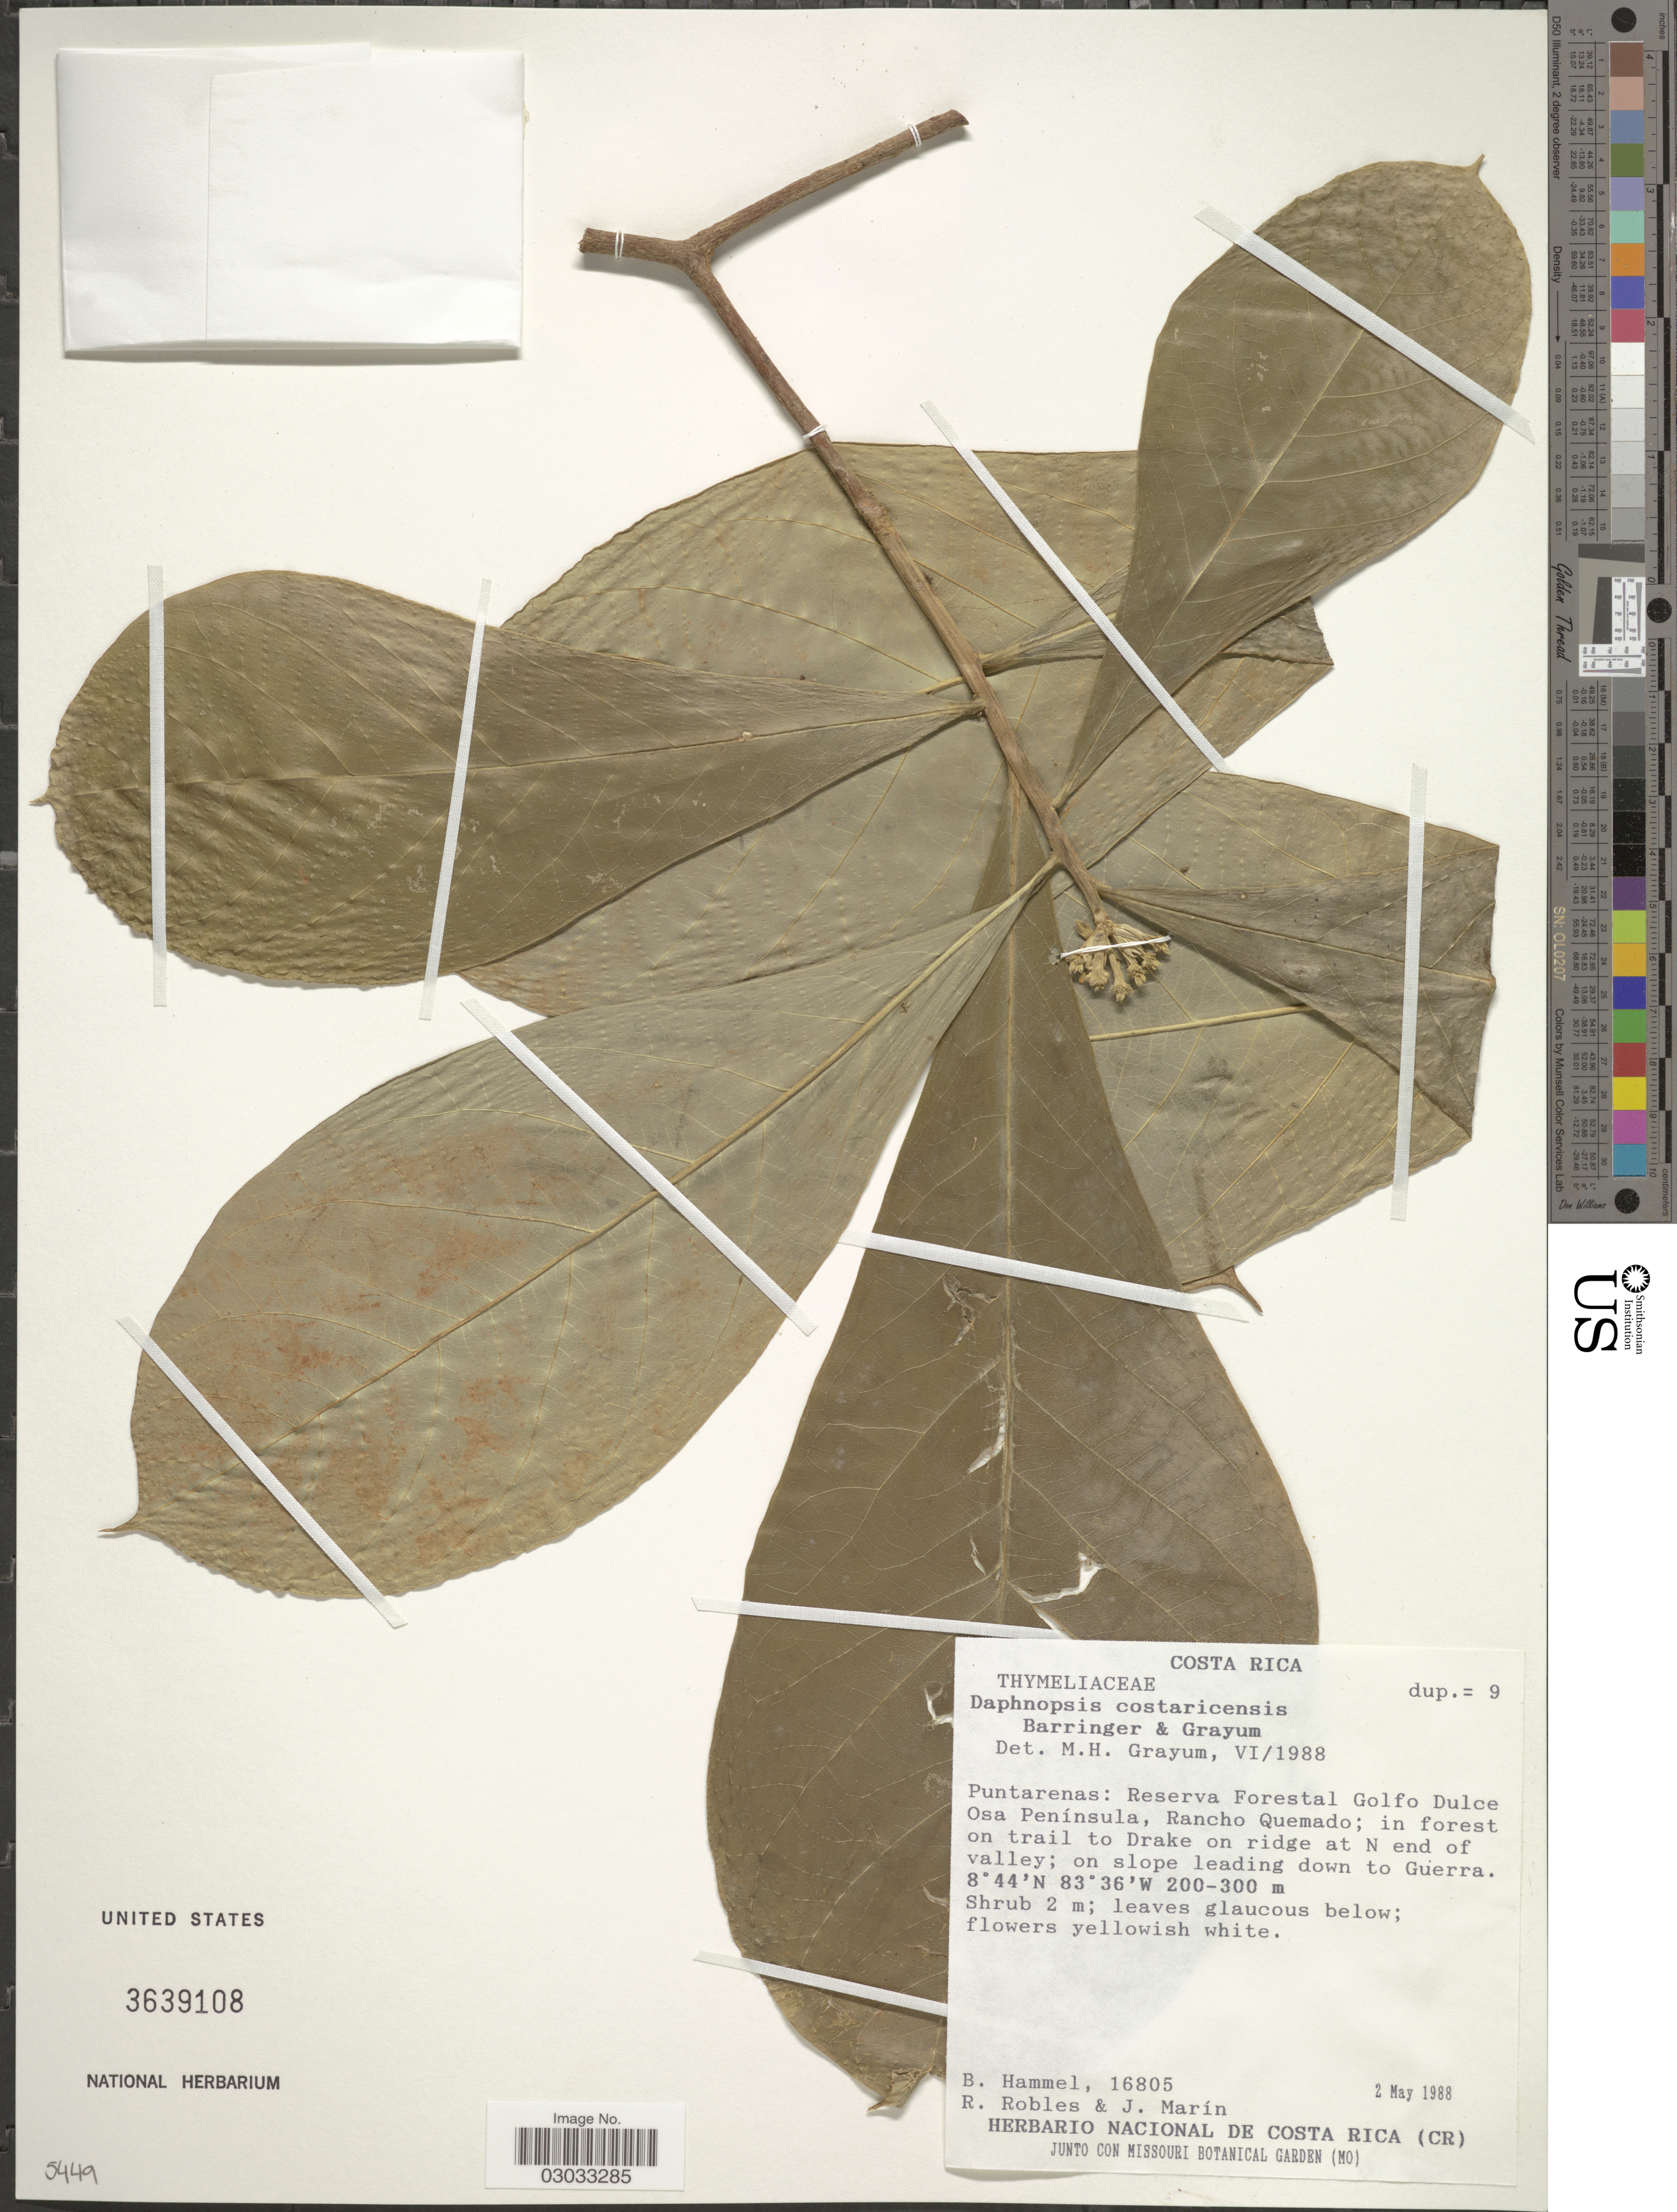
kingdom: Plantae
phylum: Tracheophyta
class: Magnoliopsida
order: Malvales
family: Thymelaeaceae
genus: Daphnopsis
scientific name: Daphnopsis costaricensis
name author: Barringer & Grayum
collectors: B. Hammel, R. Robles & J. Marín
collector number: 16805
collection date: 1988-05-02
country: Costa Rica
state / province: Puntarenas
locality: Reserva Forestal Golfo Dulce Osa Península, Rancho Quemado; in forest on trail to Drake on ridge at N end of valley; on slope leading down to Guerra.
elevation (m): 200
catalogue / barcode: US 3639108